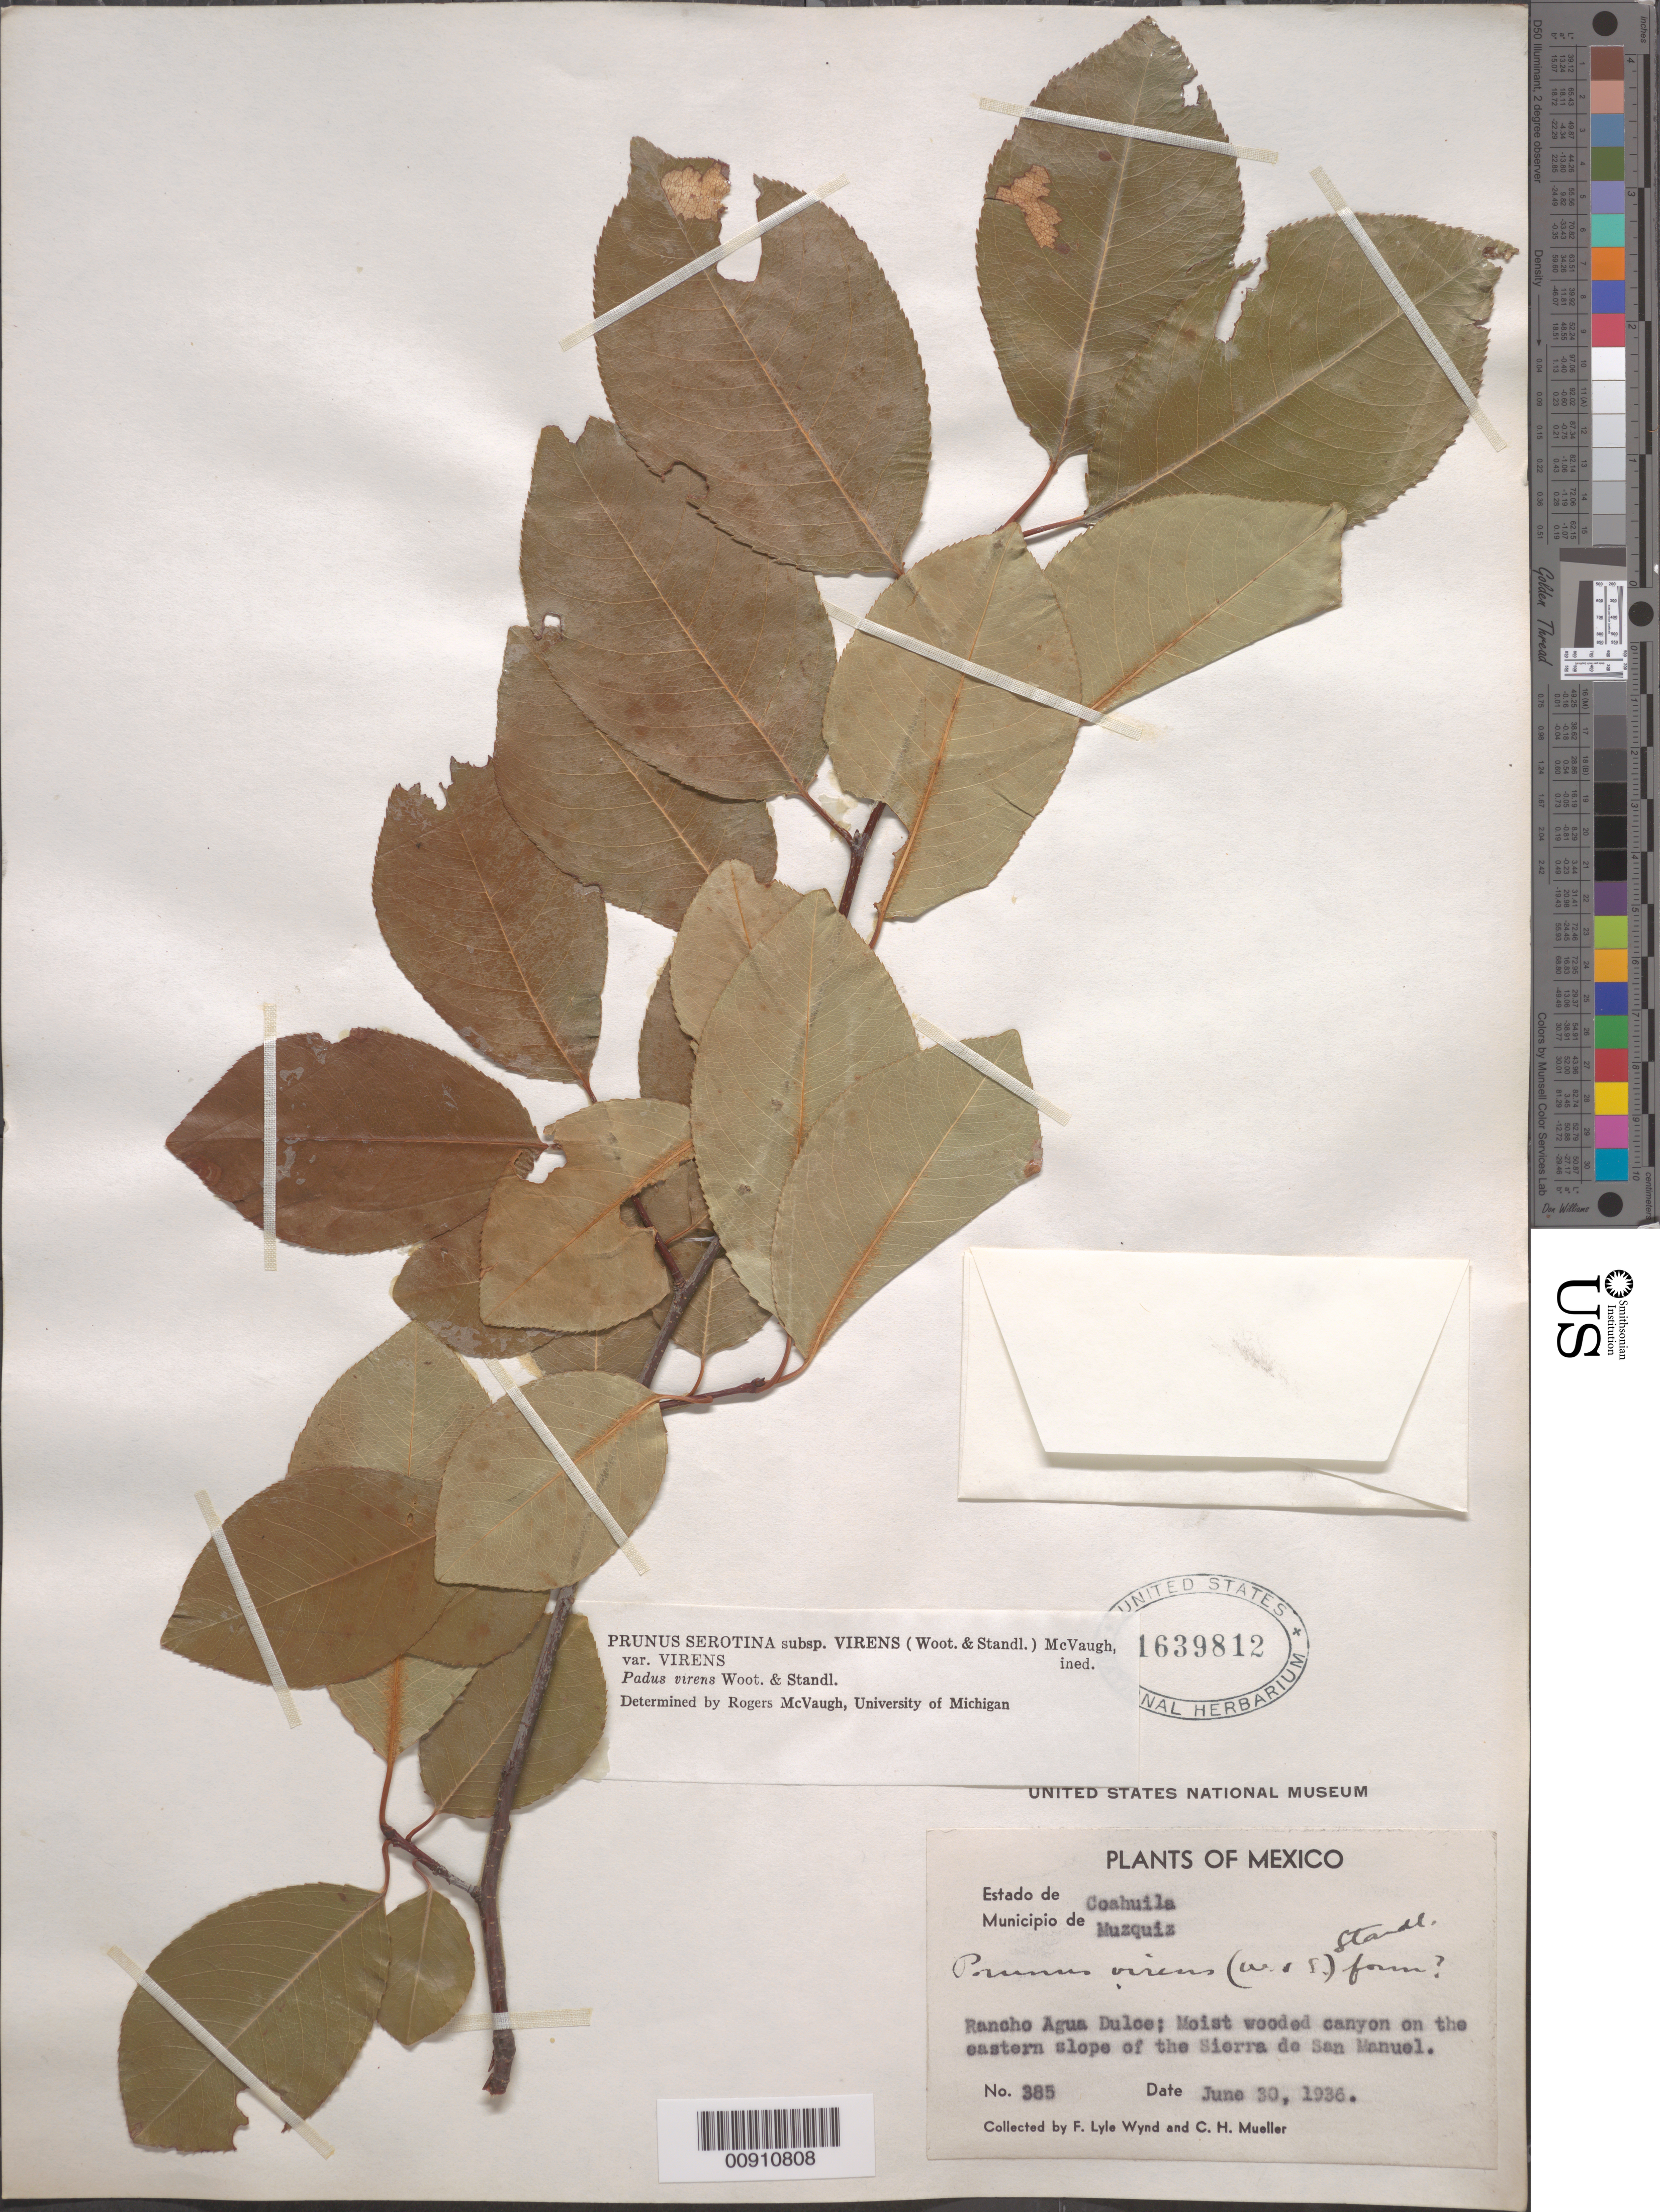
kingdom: Plantae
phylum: Tracheophyta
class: Magnoliopsida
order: Rosales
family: Rosaceae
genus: Prunus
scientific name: Prunus serotina var. rufula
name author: (Wooton & Standl.) McVaugh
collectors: F. L. Wynd & C. H. Mueller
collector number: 385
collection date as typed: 30 Jun 1936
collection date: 1936-06-30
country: Mexico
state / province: Coahuila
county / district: Múzquiz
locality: Rancho Agua Dulce; Moist wooded canyon on the eastern slope of the Sierra de San Manuel, Municipio de Múzquiz, Estado de Coahuila.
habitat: Moist wooded canyon on the eastern slope of the Sierra.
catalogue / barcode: US 1639812